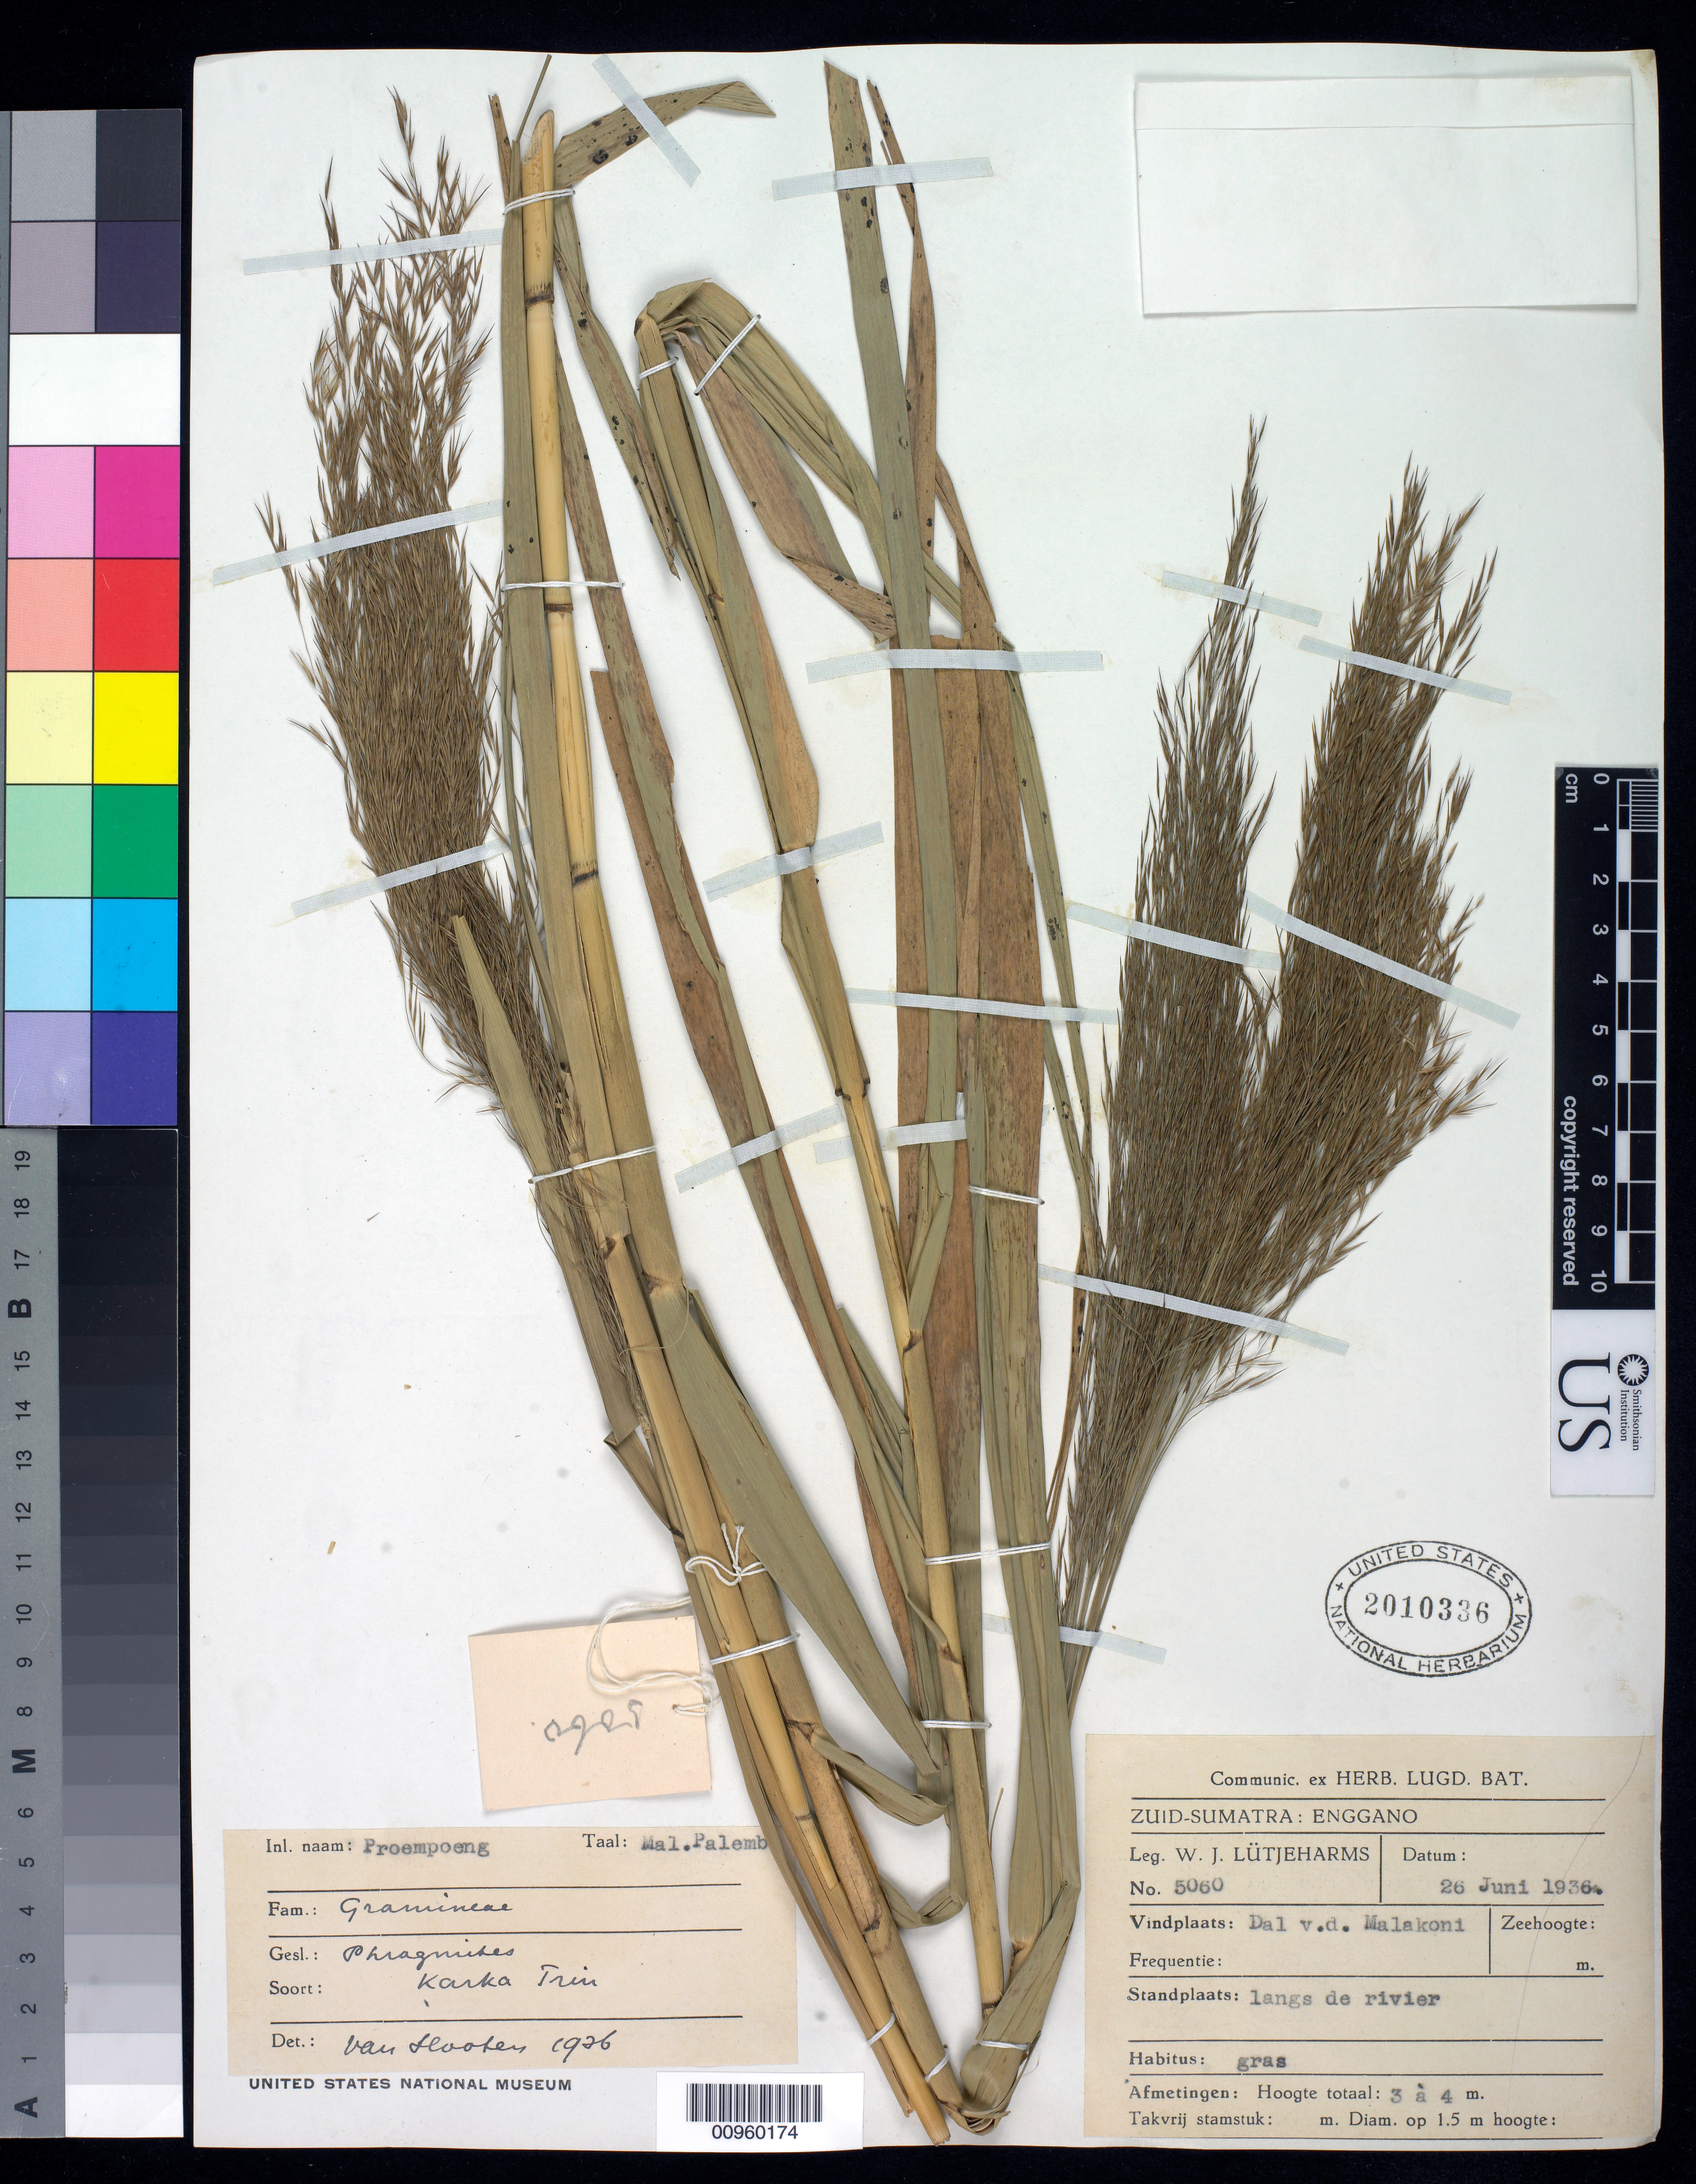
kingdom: Plantae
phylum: Tracheophyta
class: Liliopsida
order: Poales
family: Poaceae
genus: Phragmites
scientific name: Phragmites karka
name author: (Retz.) Trin. ex Steud.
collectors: W. Lütjeharms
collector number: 5060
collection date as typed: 26 Jun 1936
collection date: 1936-06-26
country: Indonesia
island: Sumatra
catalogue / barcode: US 2010336